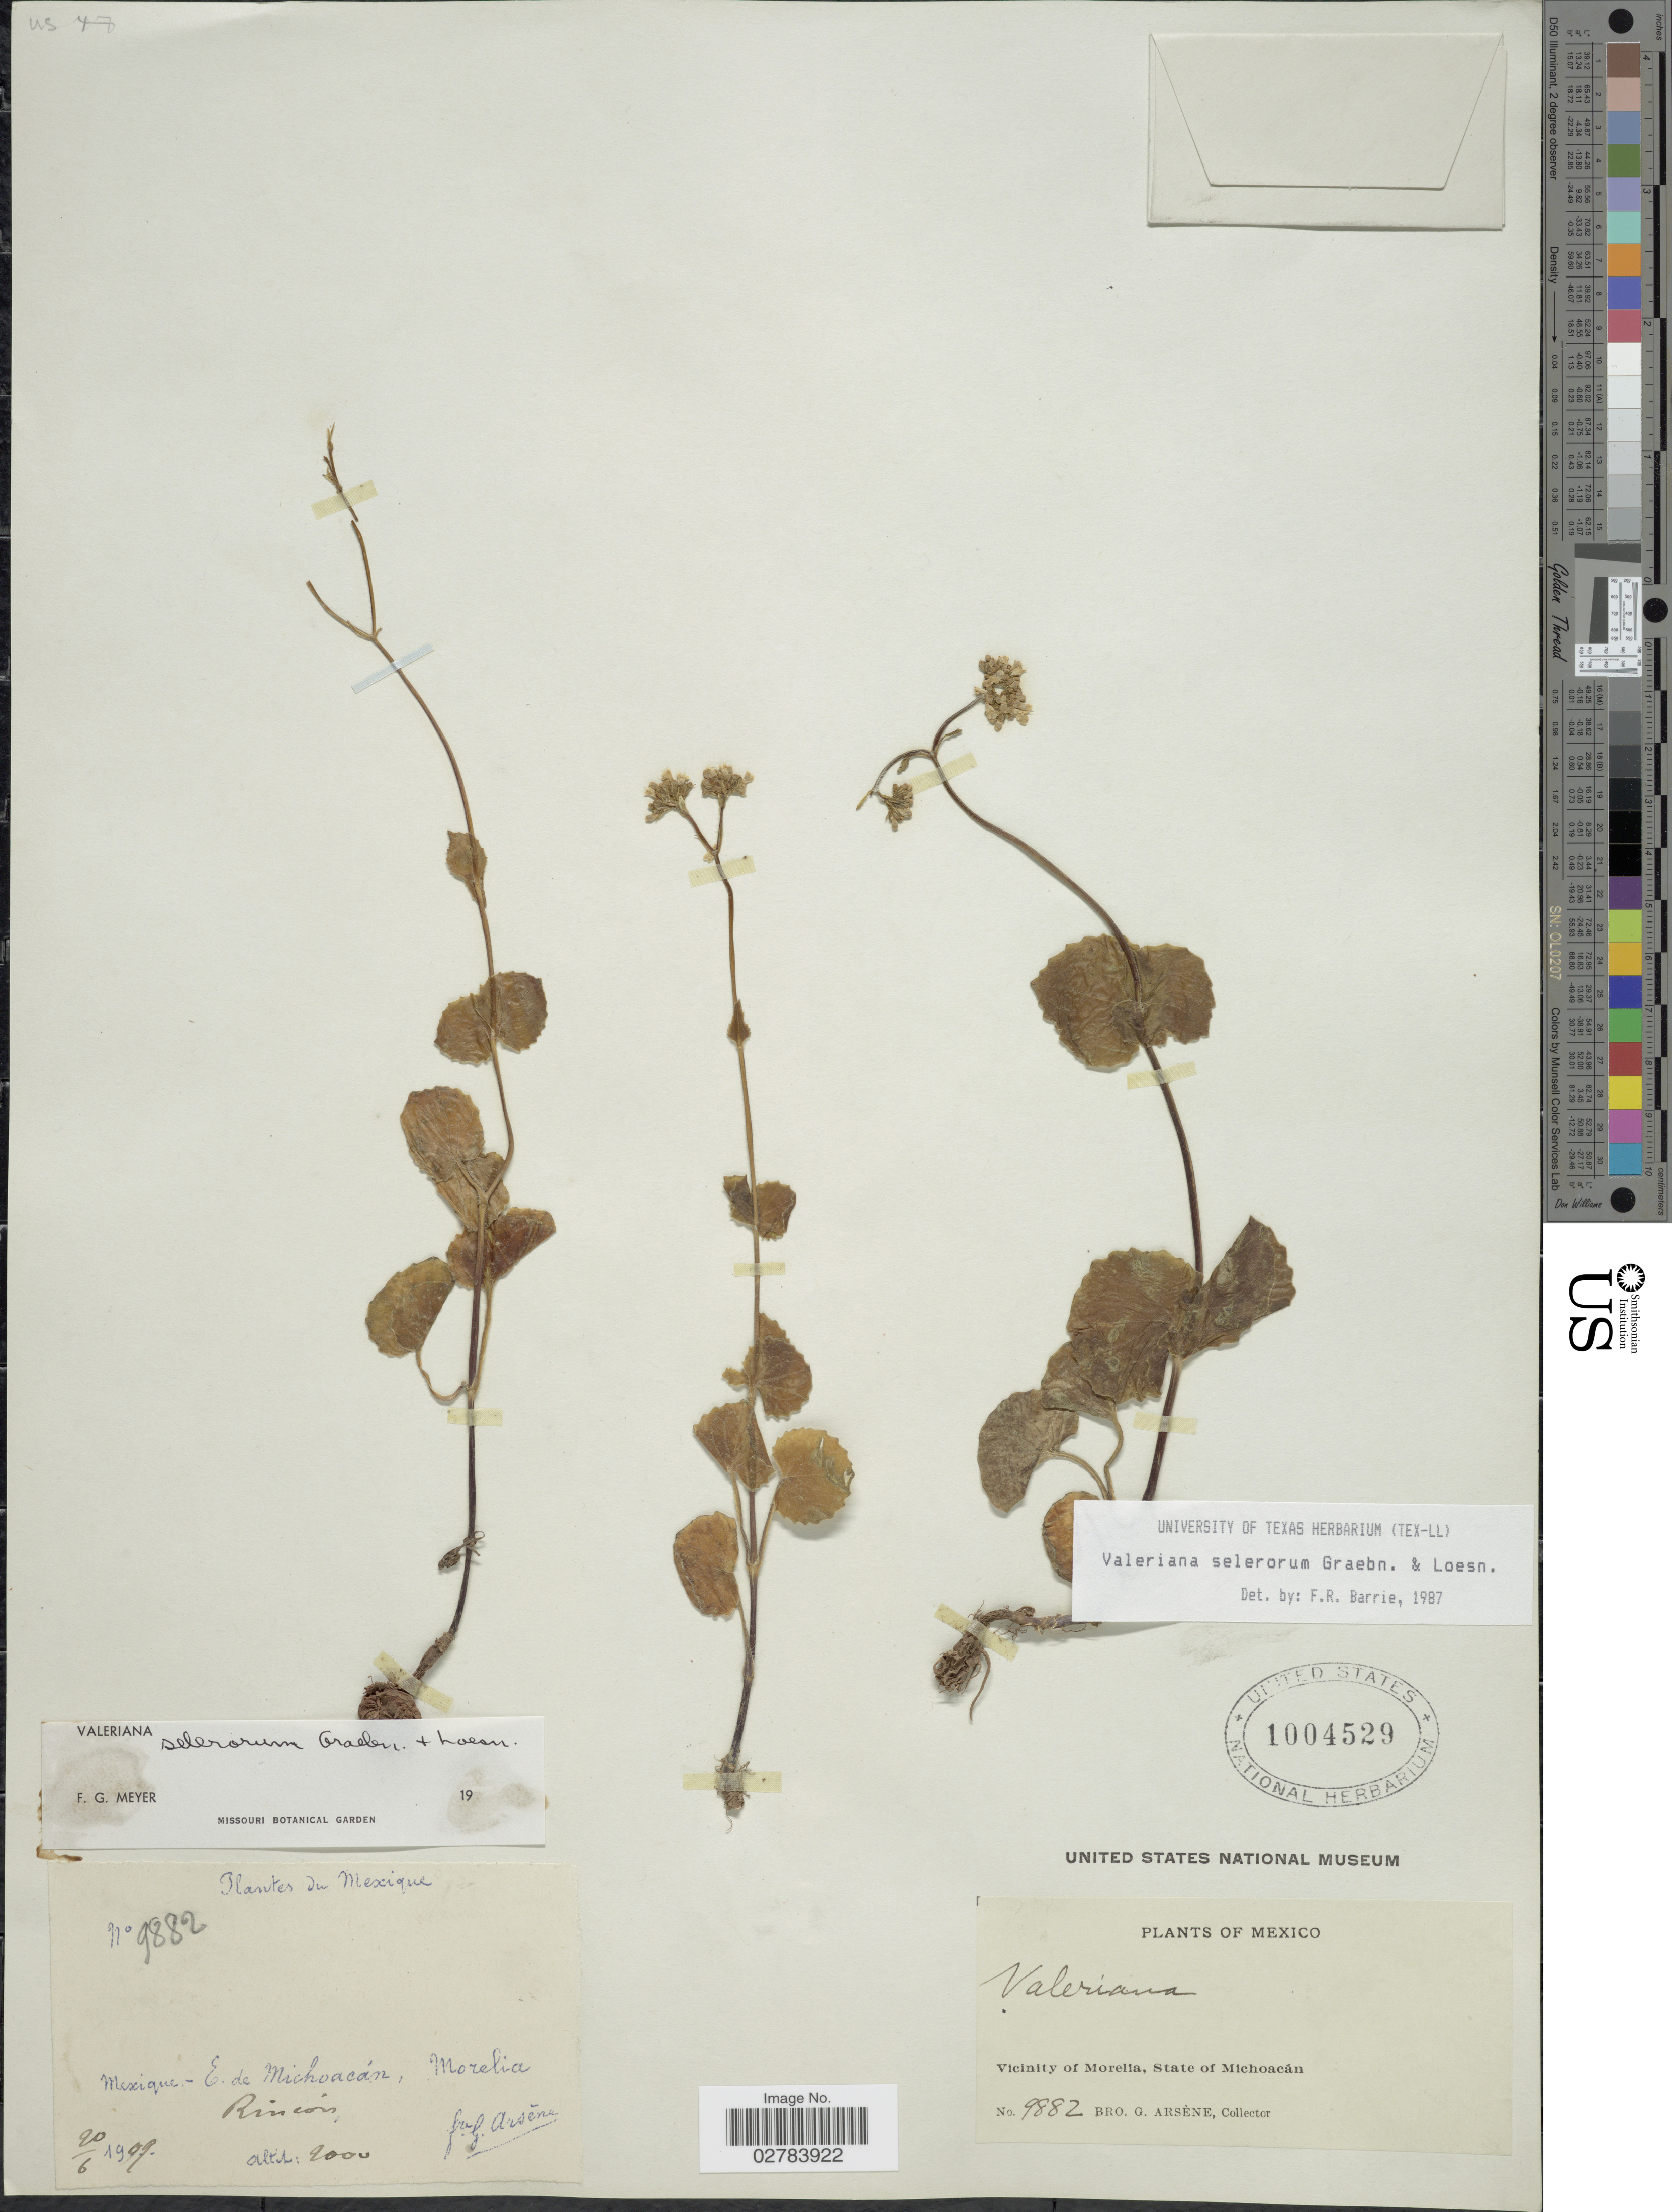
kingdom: Plantae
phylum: Tracheophyta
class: Magnoliopsida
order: Dipsacales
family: Caprifoliaceae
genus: Valeriana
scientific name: Valeriana selerorum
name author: Graebn. & Loes.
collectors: Bro. G. Arsène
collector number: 9882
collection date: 1909-06-20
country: Mexico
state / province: Michoacán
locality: E. de Michoacán, Morelia, Rincón, Vicinity of Morelia.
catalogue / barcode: US 1004529